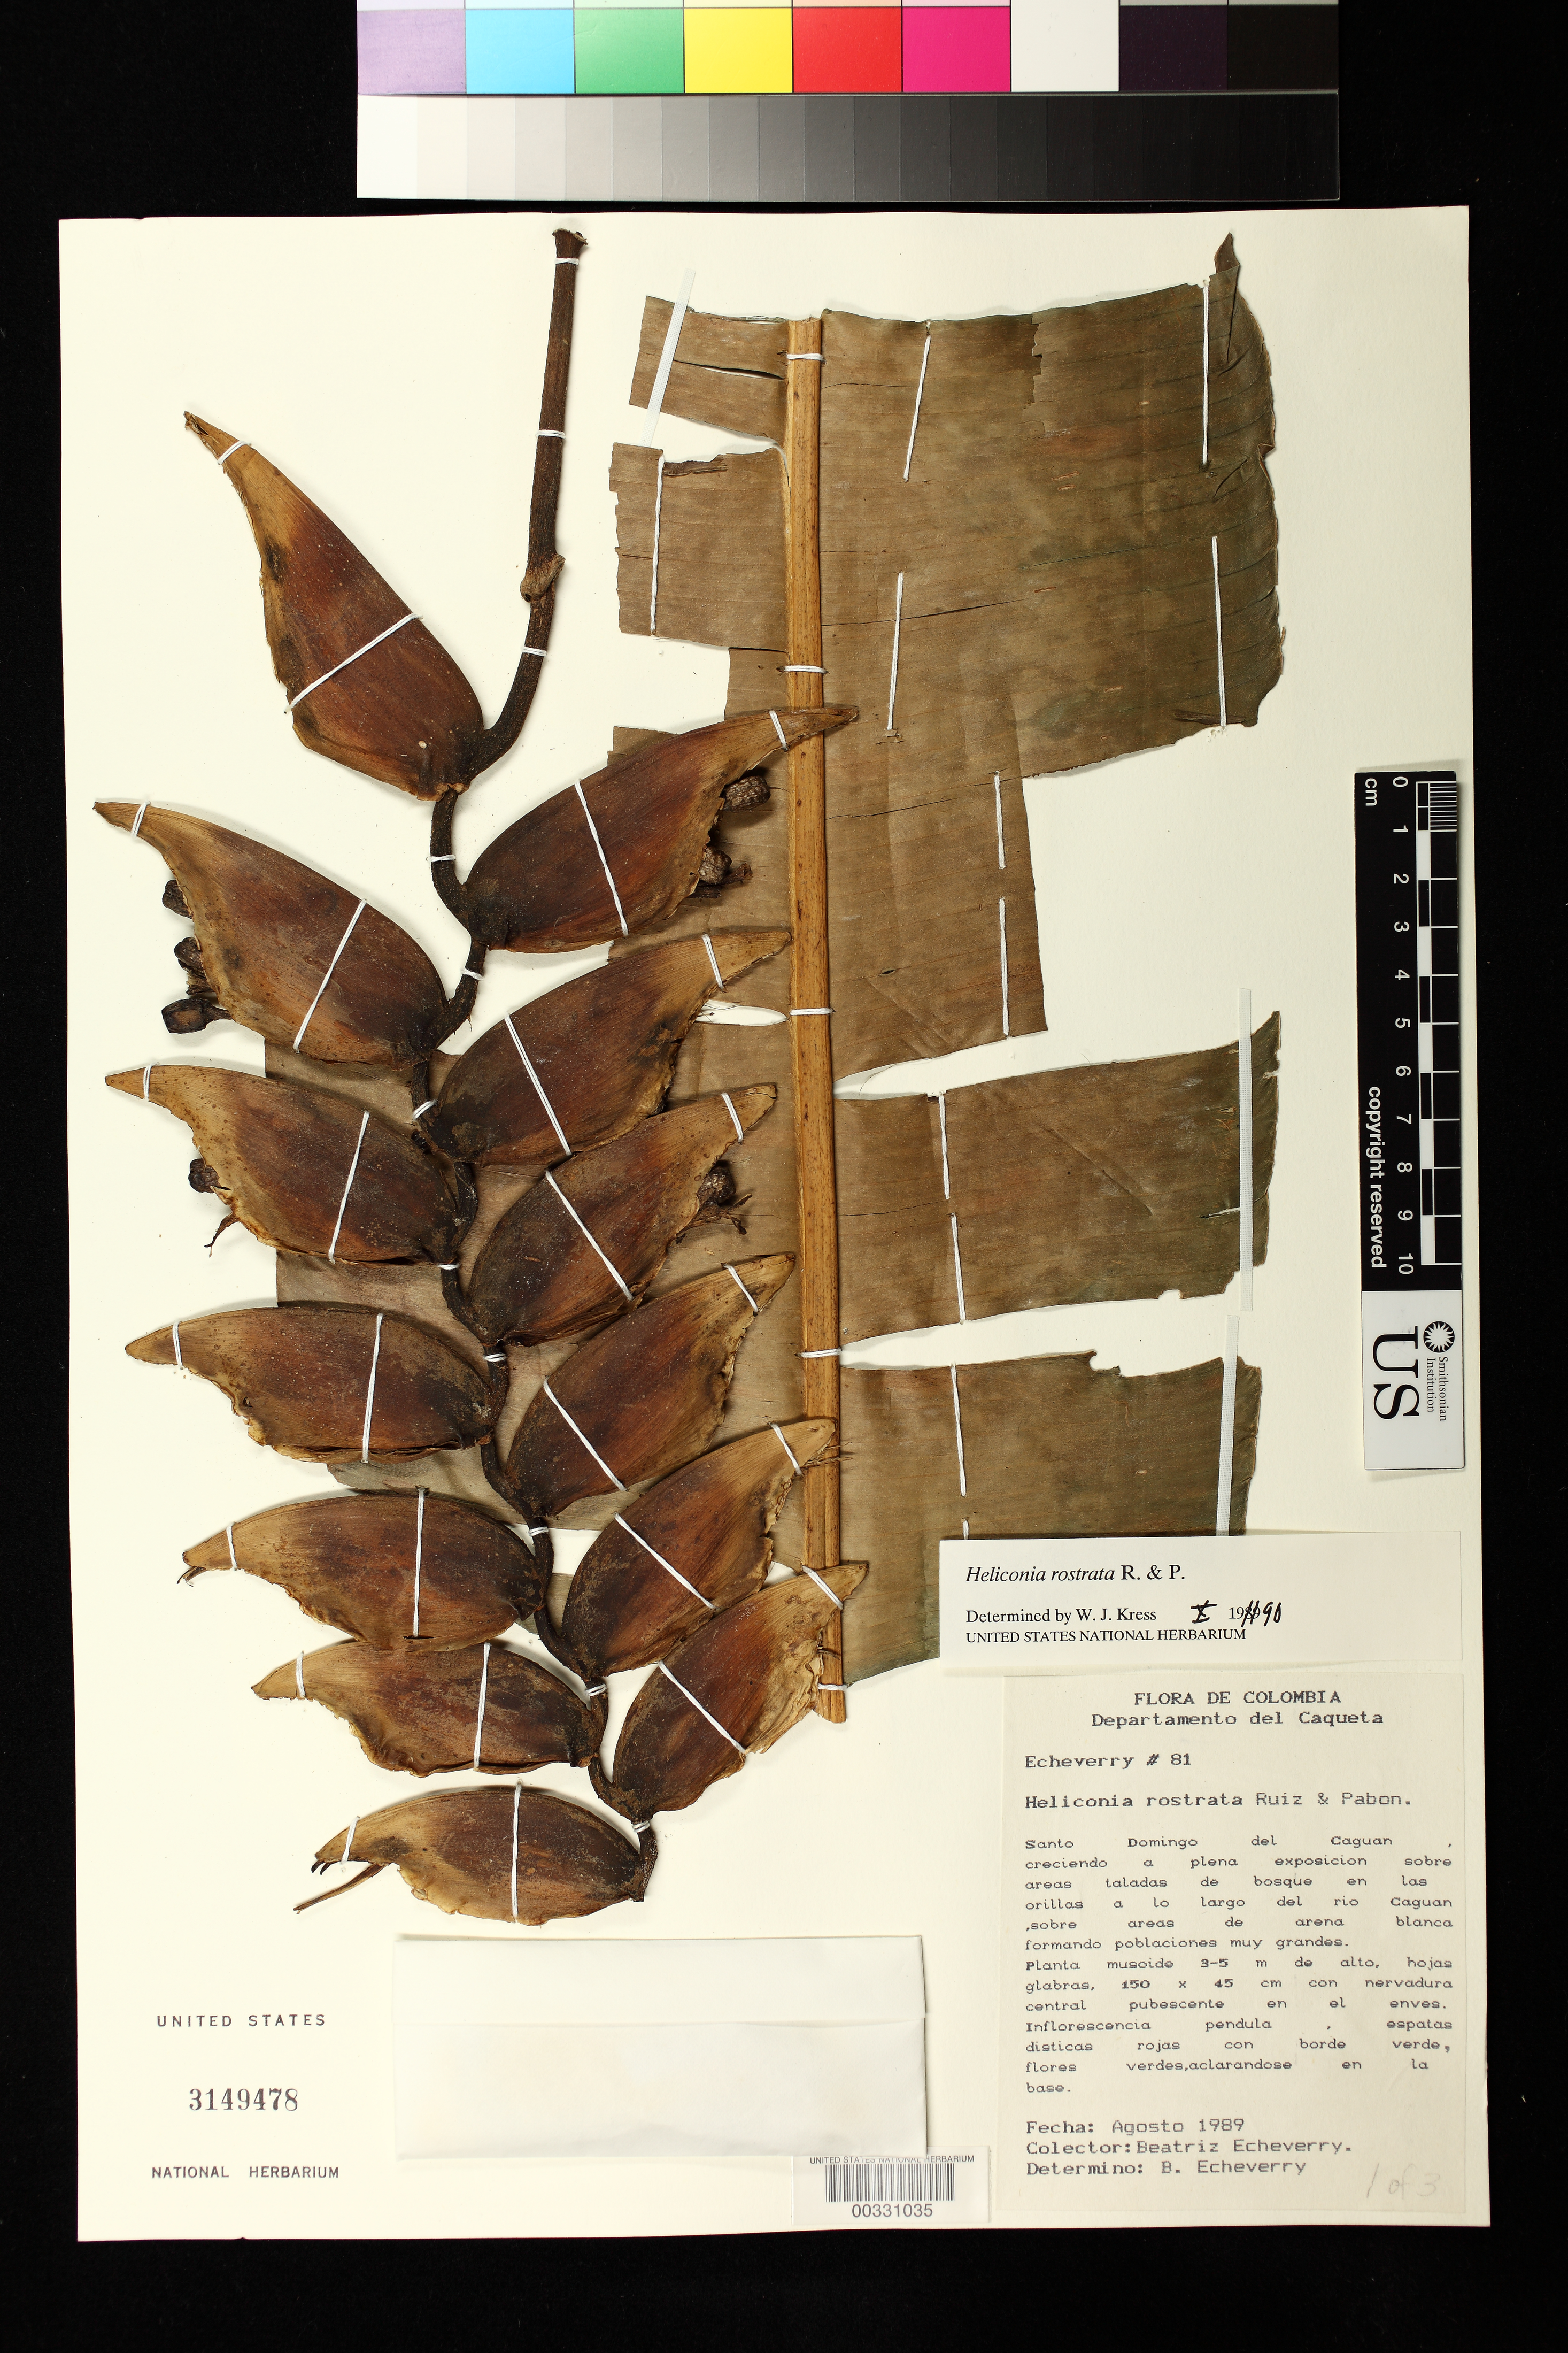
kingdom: Plantae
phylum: Tracheophyta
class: Liliopsida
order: Zingiberales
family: Heliconiaceae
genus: Heliconia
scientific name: Heliconia rostrata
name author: Ruiz & Pav.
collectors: B. Echeverry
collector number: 81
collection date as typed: Aug 1989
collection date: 1989-08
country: Colombia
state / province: Caquetá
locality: Santo Domingo del Caguan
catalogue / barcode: US 3149478